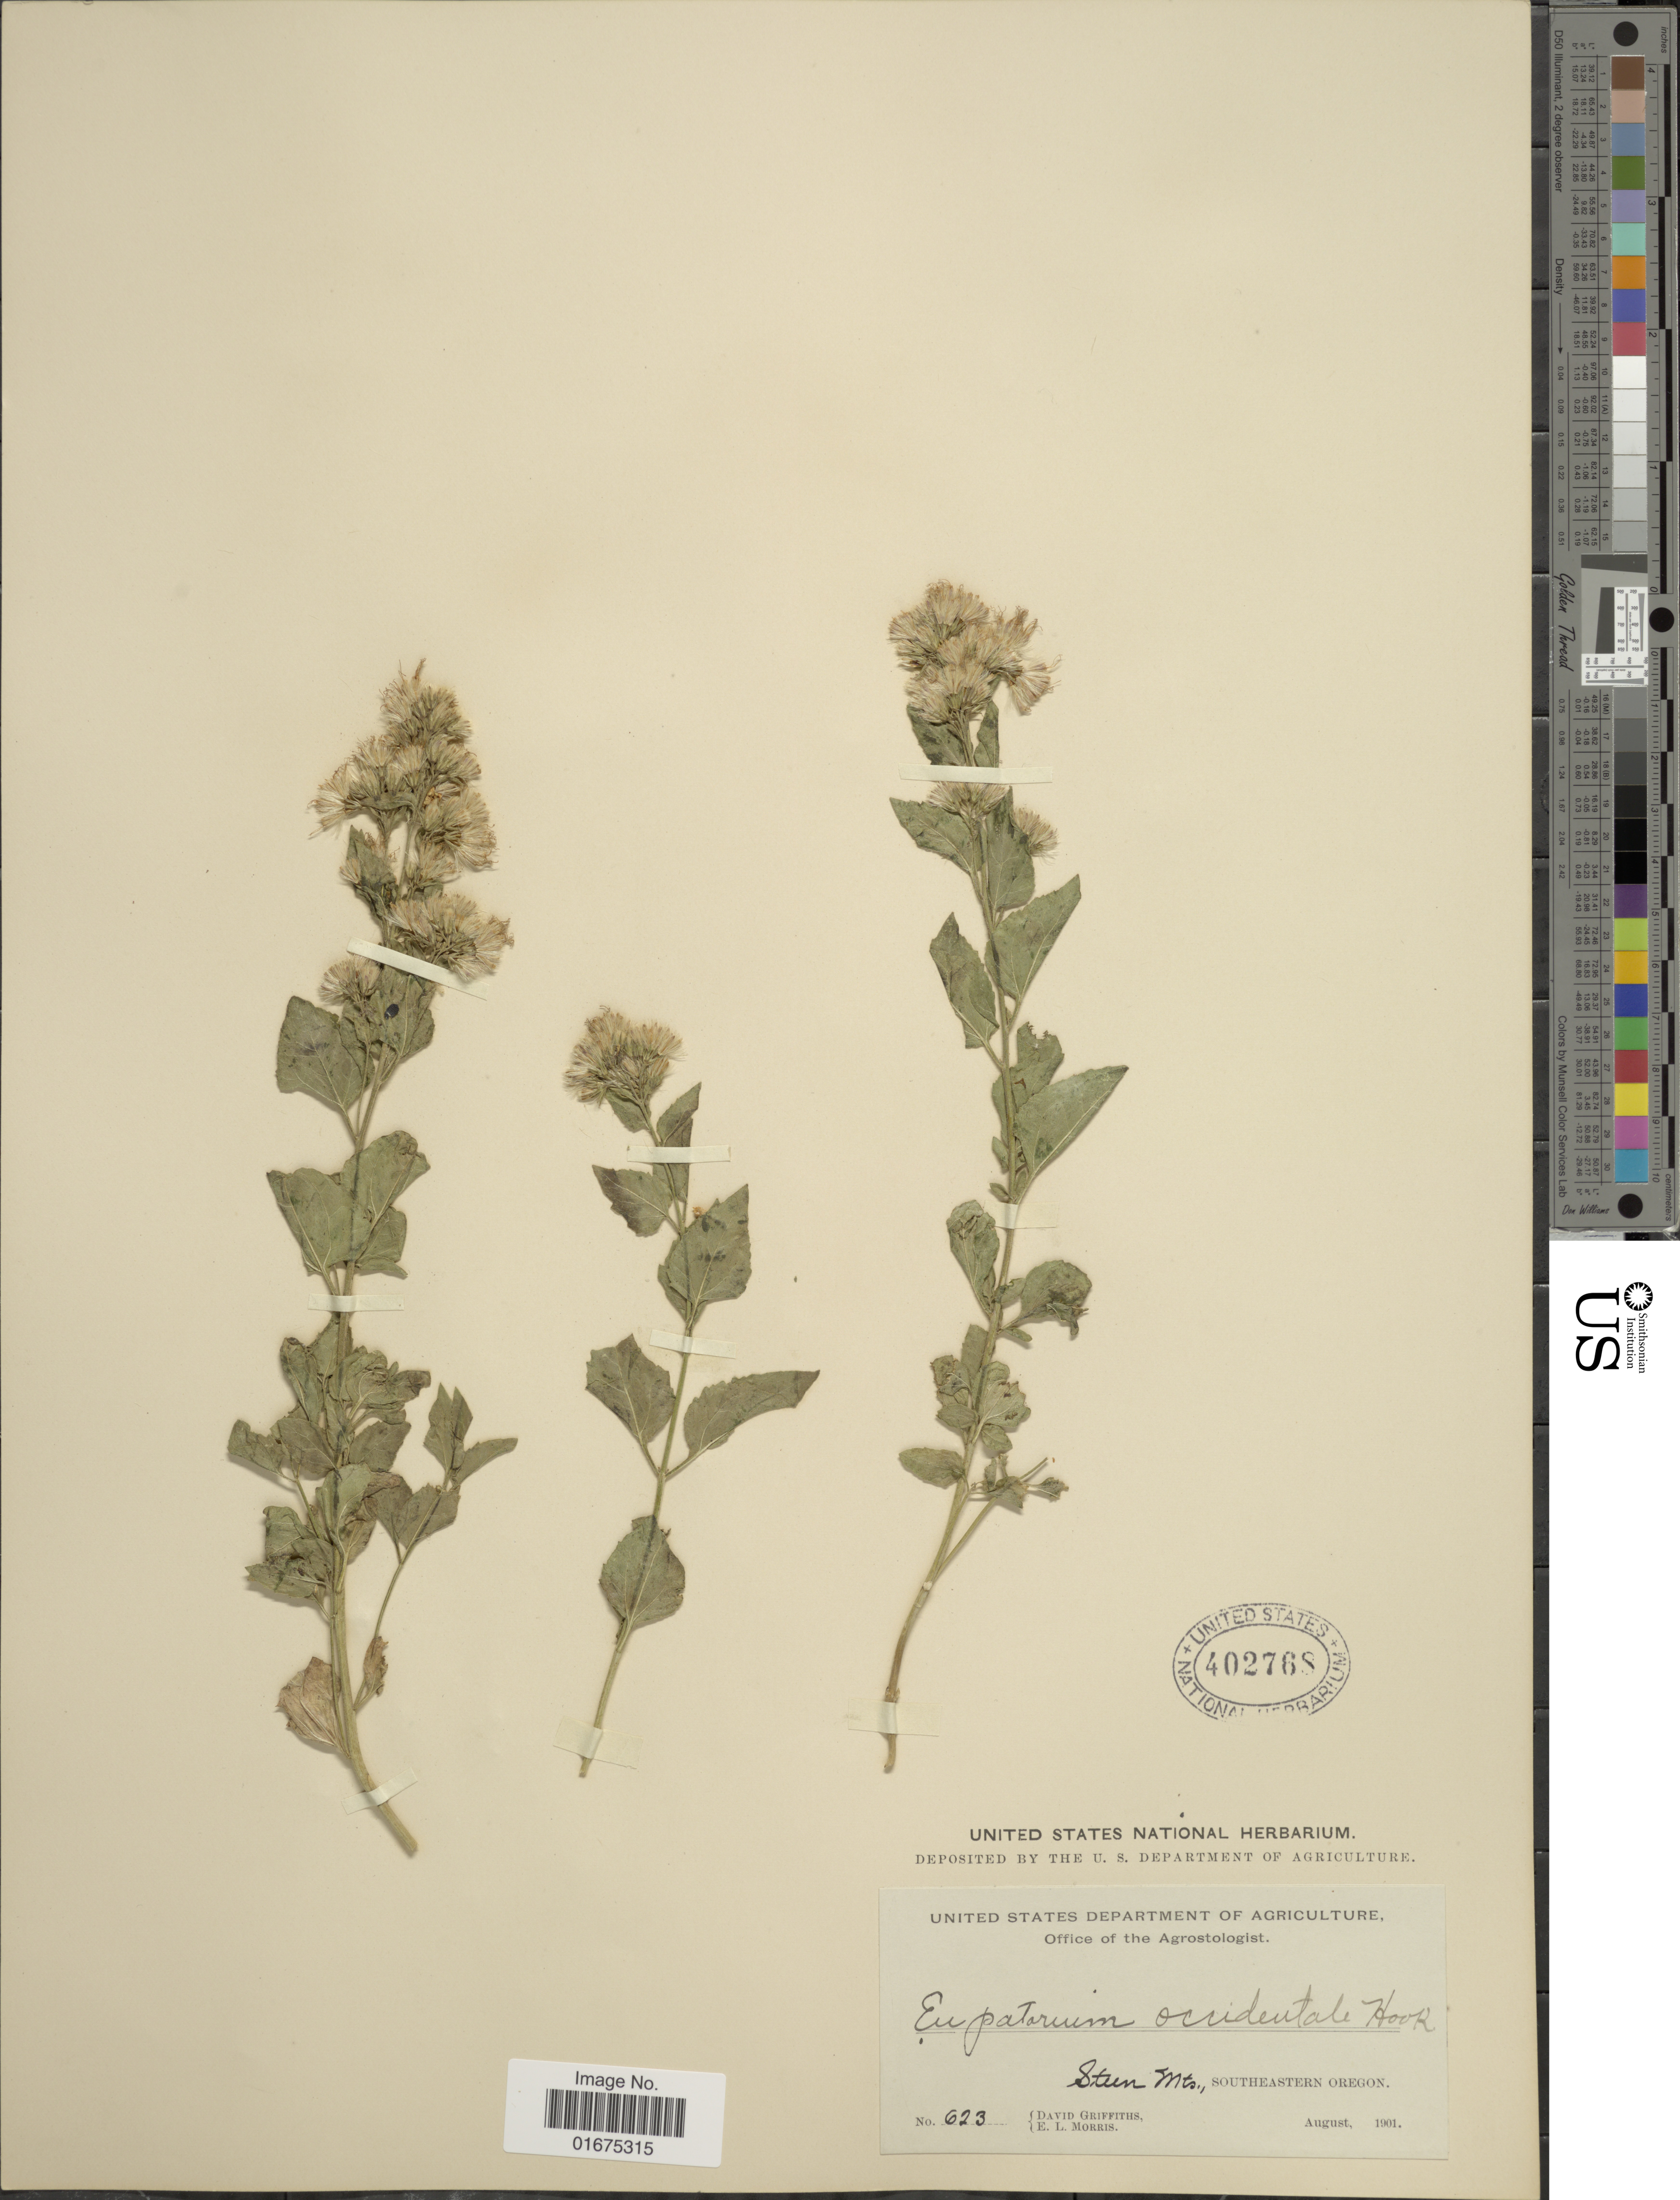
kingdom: Plantae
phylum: Tracheophyta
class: Magnoliopsida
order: Asterales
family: Asteraceae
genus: Ageratina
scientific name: Ageratina occidentalis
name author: (Hook.) R.M. King & H. Rob.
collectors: D. Griffiths & E. Morris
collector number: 623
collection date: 1901-08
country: United States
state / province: Oregon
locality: Steen Mts. Southeastern Oregon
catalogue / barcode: US 402768